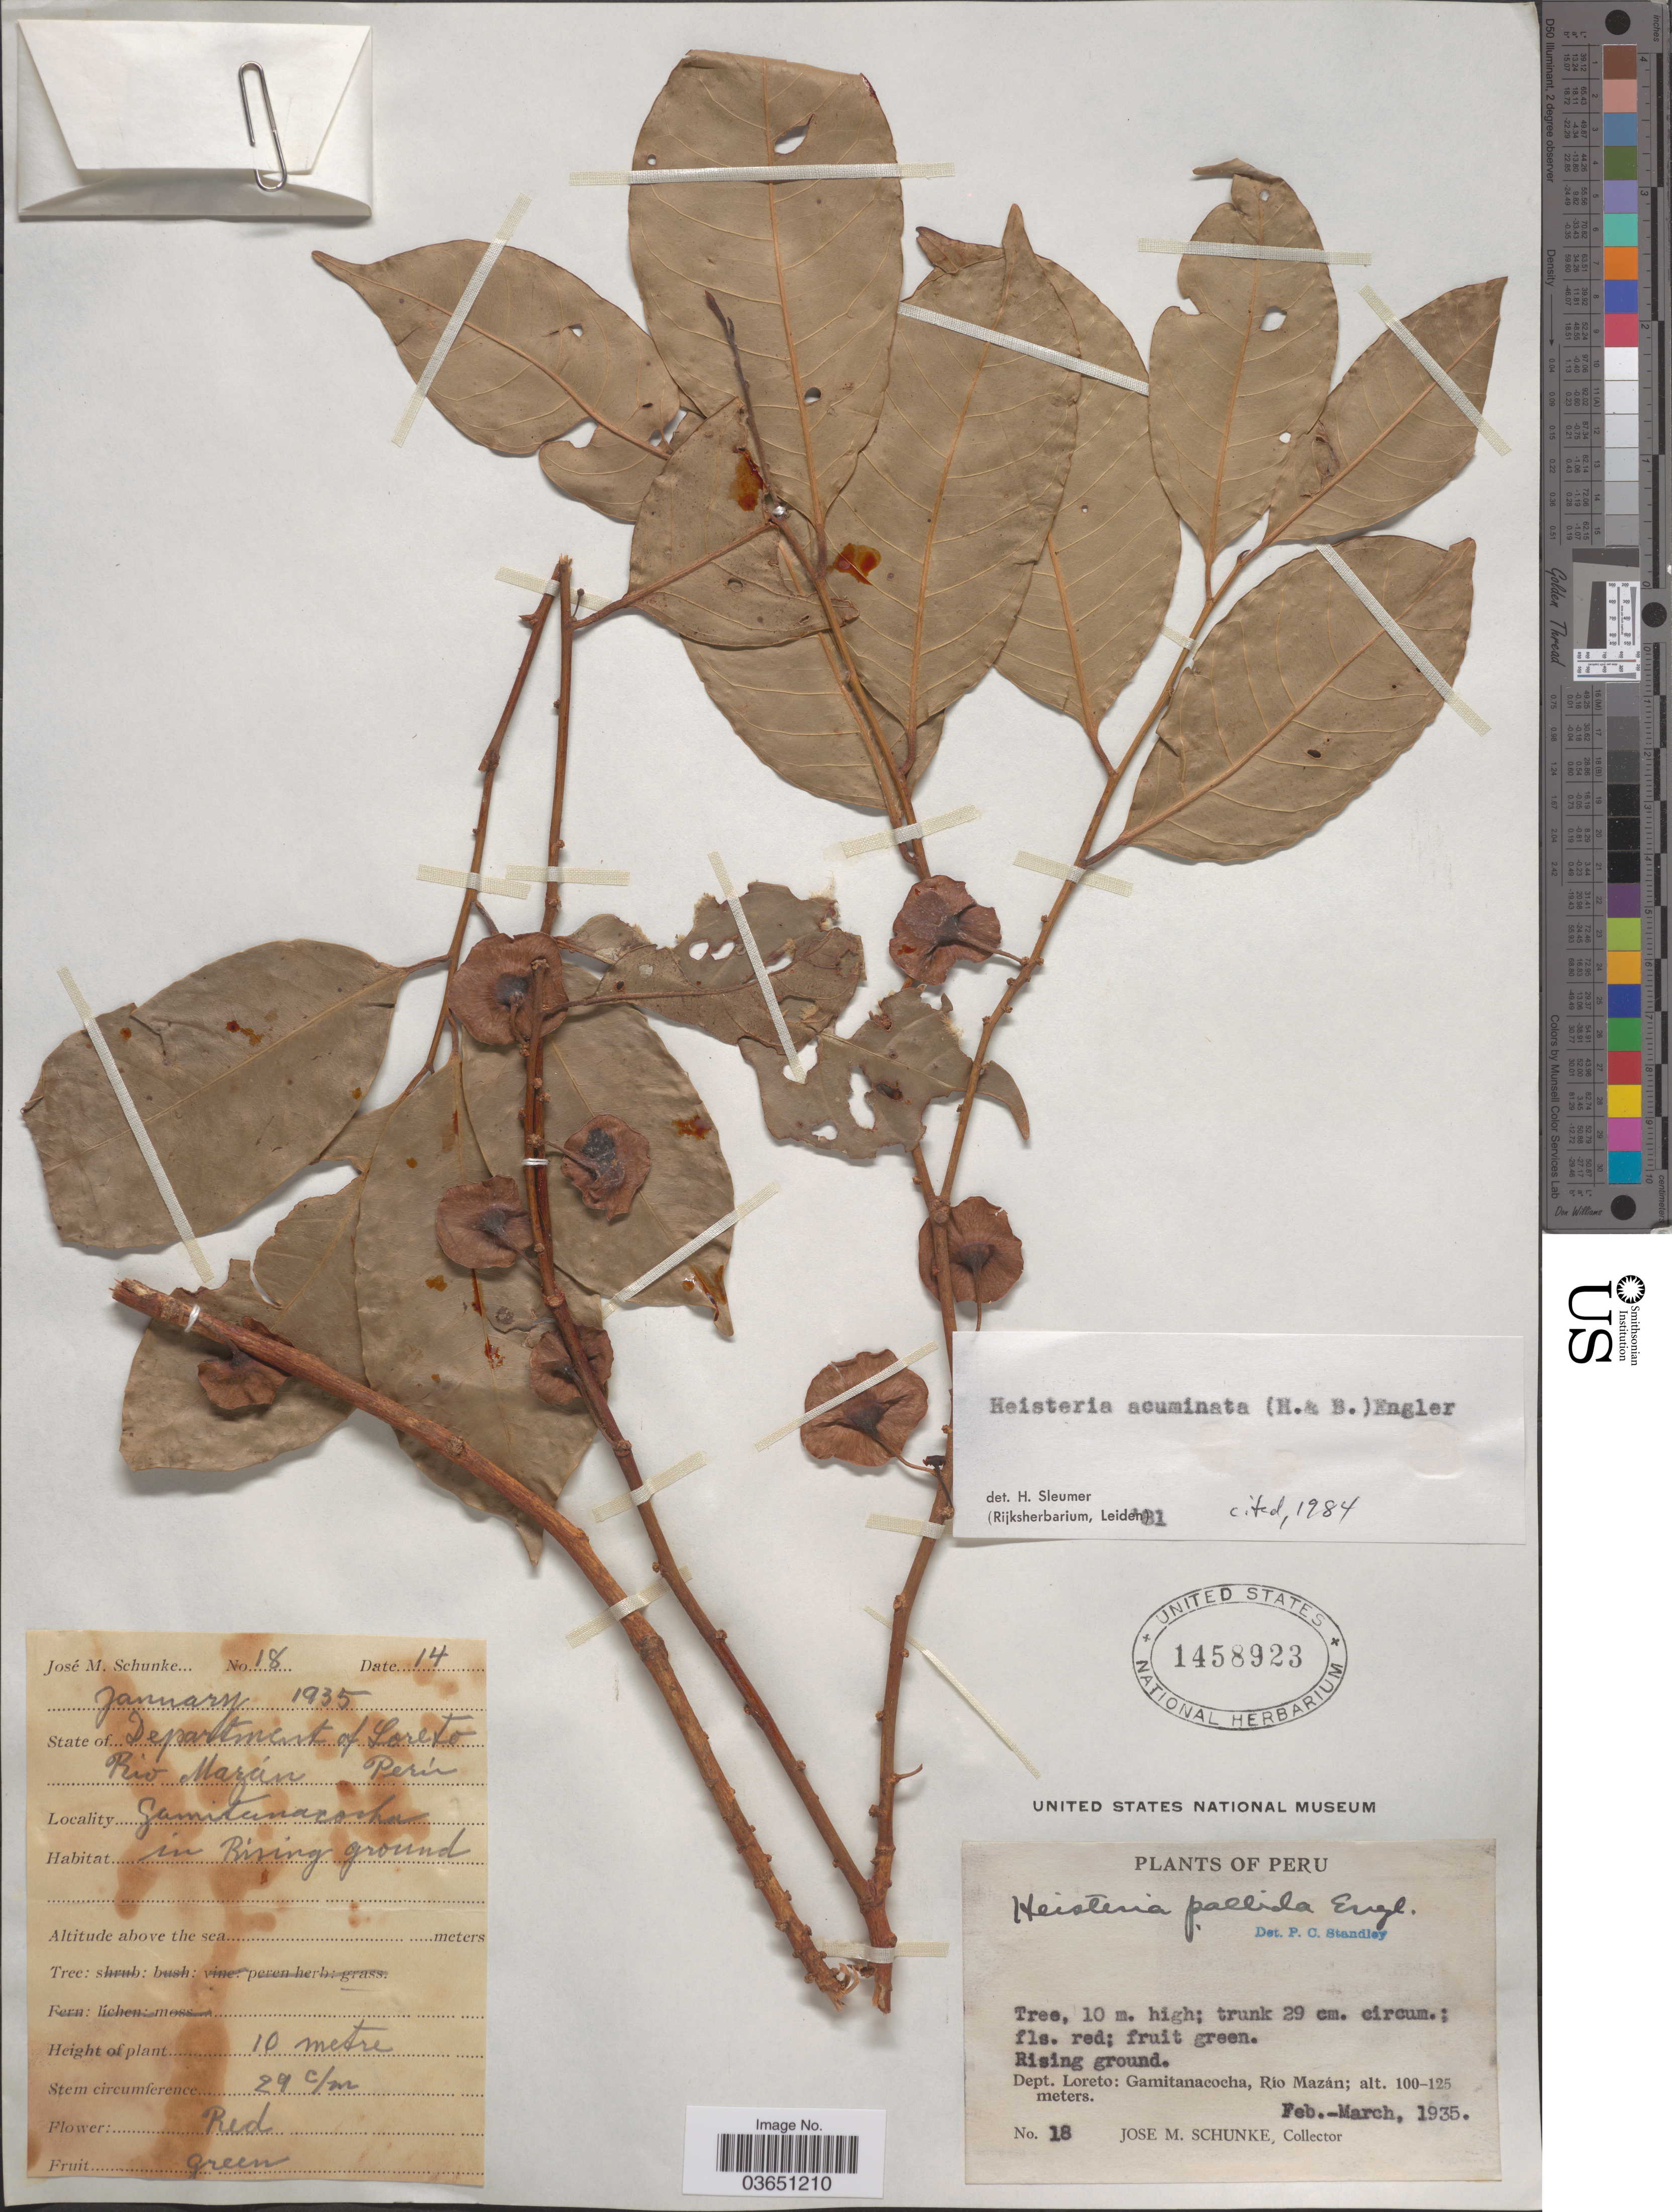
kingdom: Plantae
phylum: Tracheophyta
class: Magnoliopsida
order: Santalales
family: Erythropalaceae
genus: Heisteria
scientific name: Heisteria acuminata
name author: (Humb. & Bonpl.) Engl.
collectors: J. M. Schunke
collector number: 18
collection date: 1935-01-14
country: Peru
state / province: Loreto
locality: State of Department of Loreto Rio Mazán. Gamitanacocha.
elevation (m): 100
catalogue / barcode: US 1458923